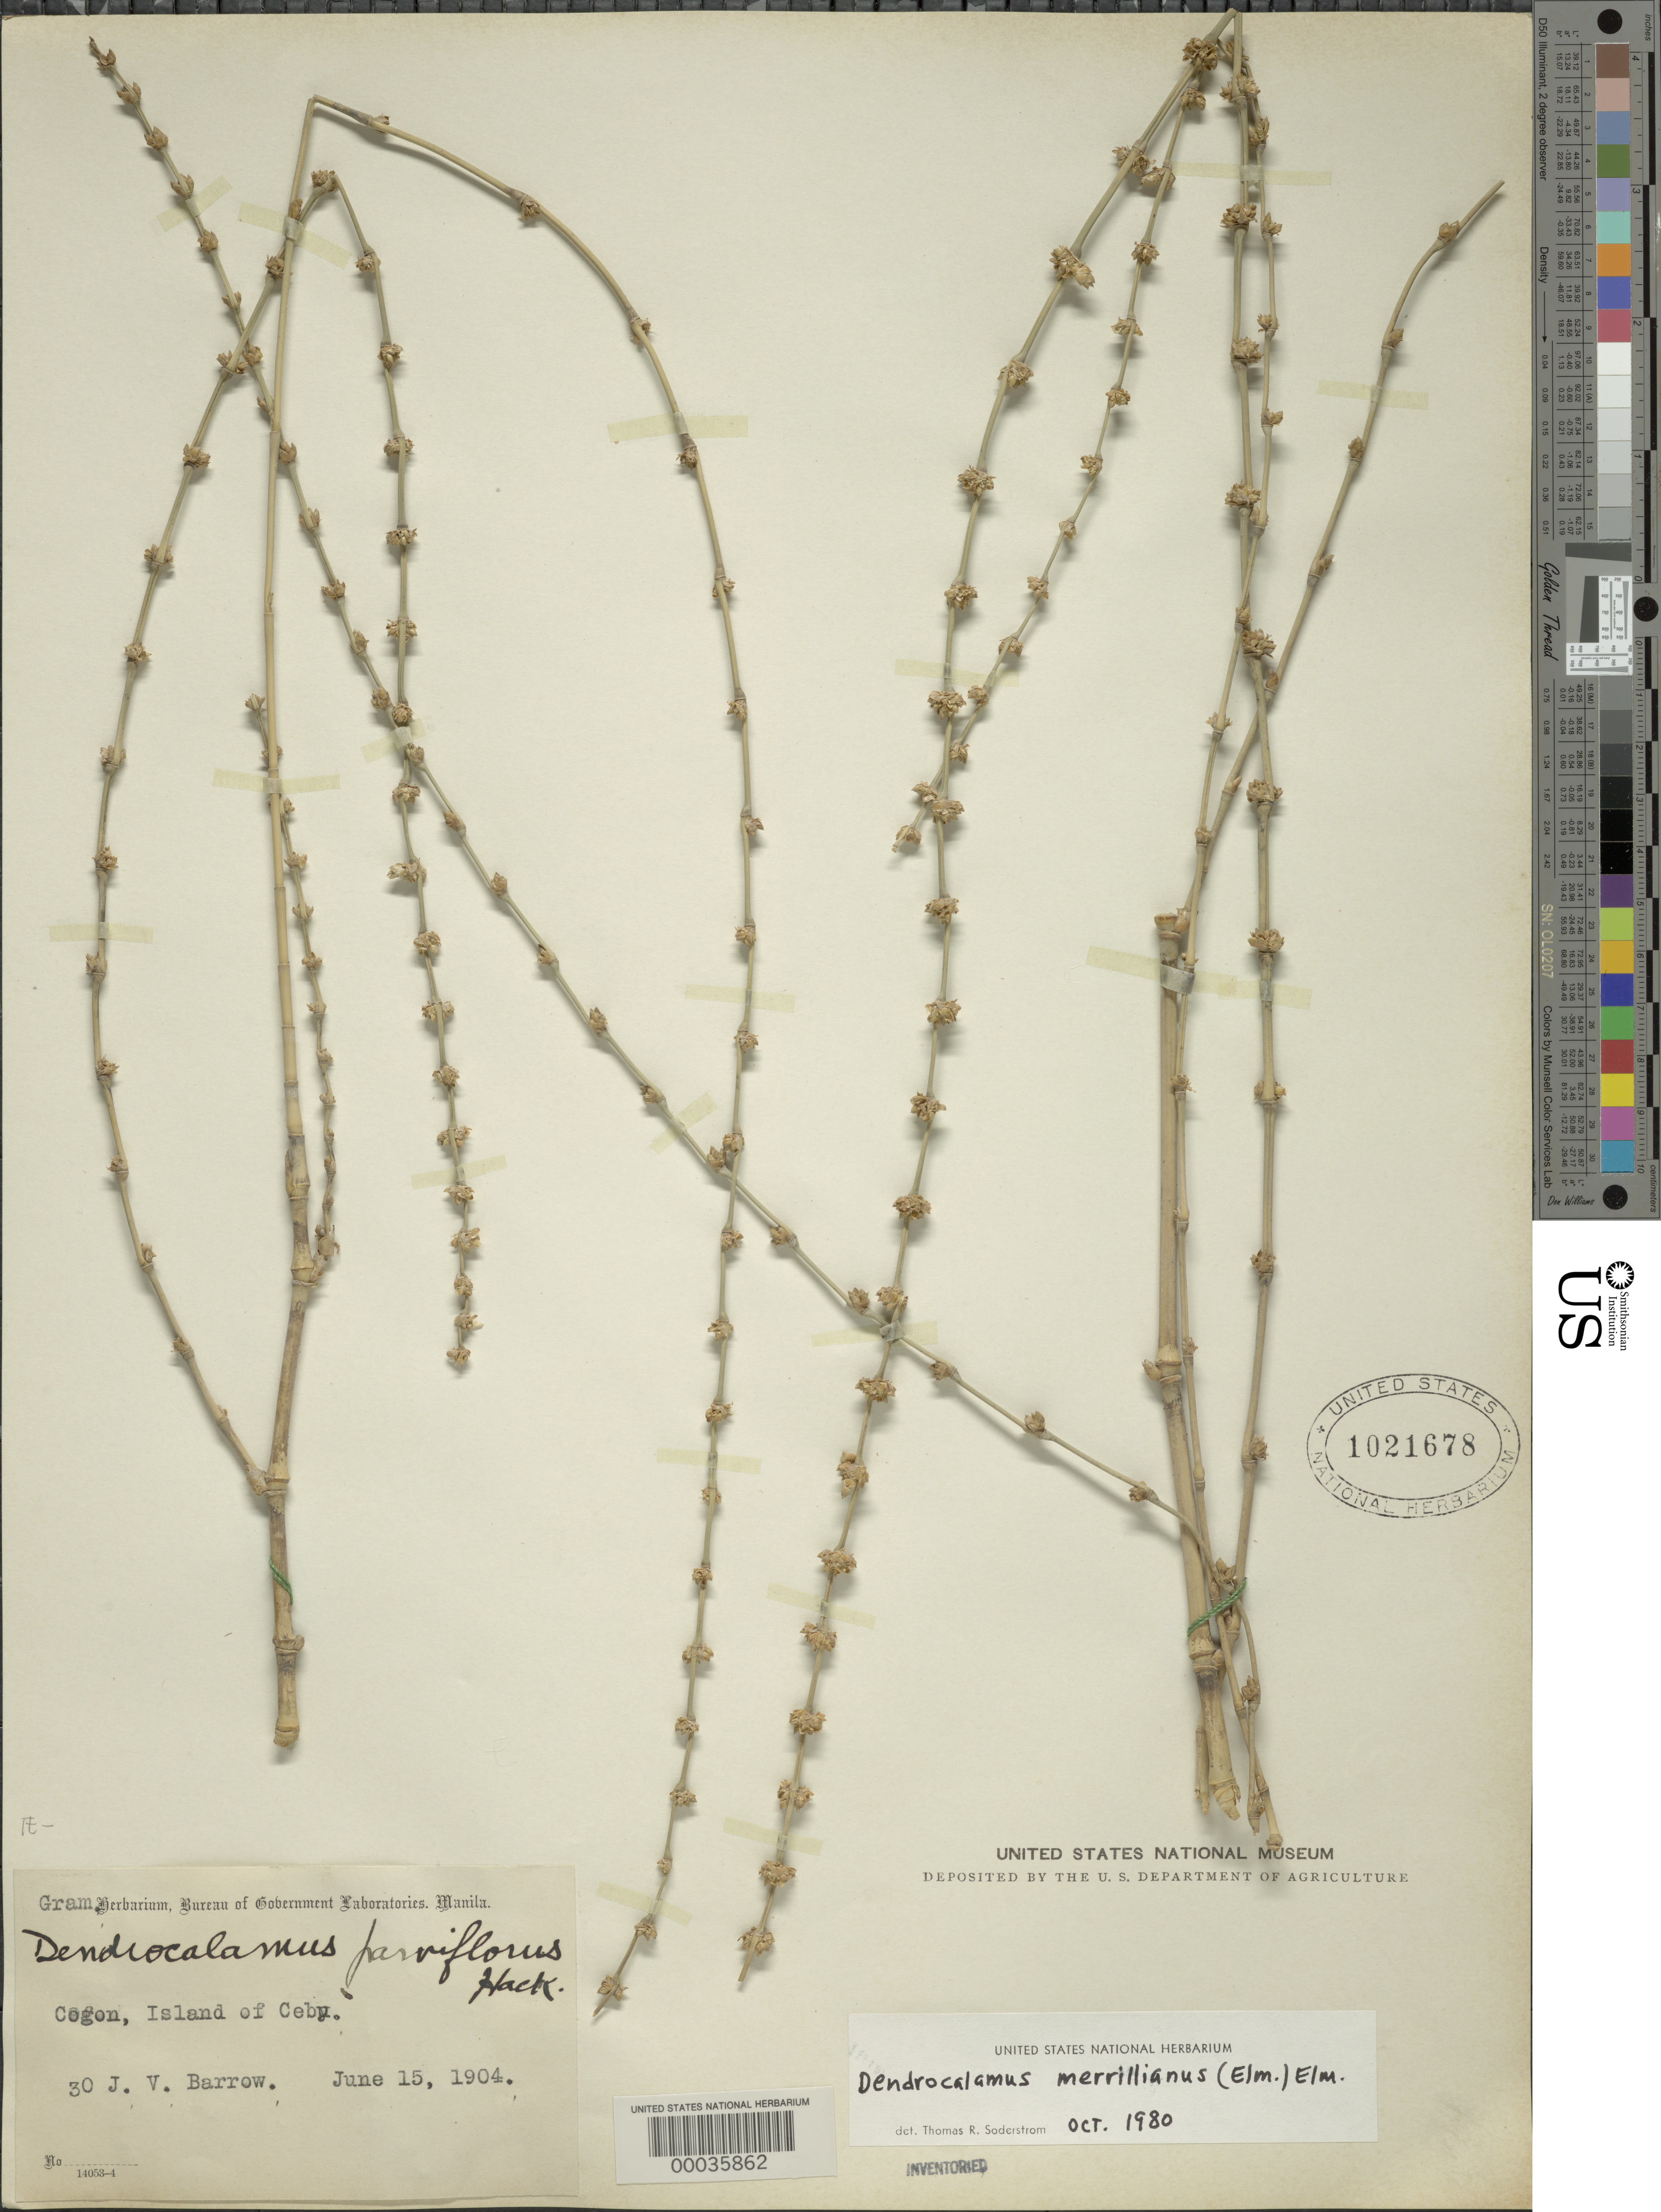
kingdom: Plantae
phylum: Tracheophyta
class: Liliopsida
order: Poales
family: Poaceae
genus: Dendrocalamus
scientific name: Dendrocalamus merrillianus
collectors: J. Barrow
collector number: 30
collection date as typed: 15 Jun 1904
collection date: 1904-06-15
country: Philippines (?)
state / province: Cebu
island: Cebu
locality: Ceby, Cogon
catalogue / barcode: US 1021678